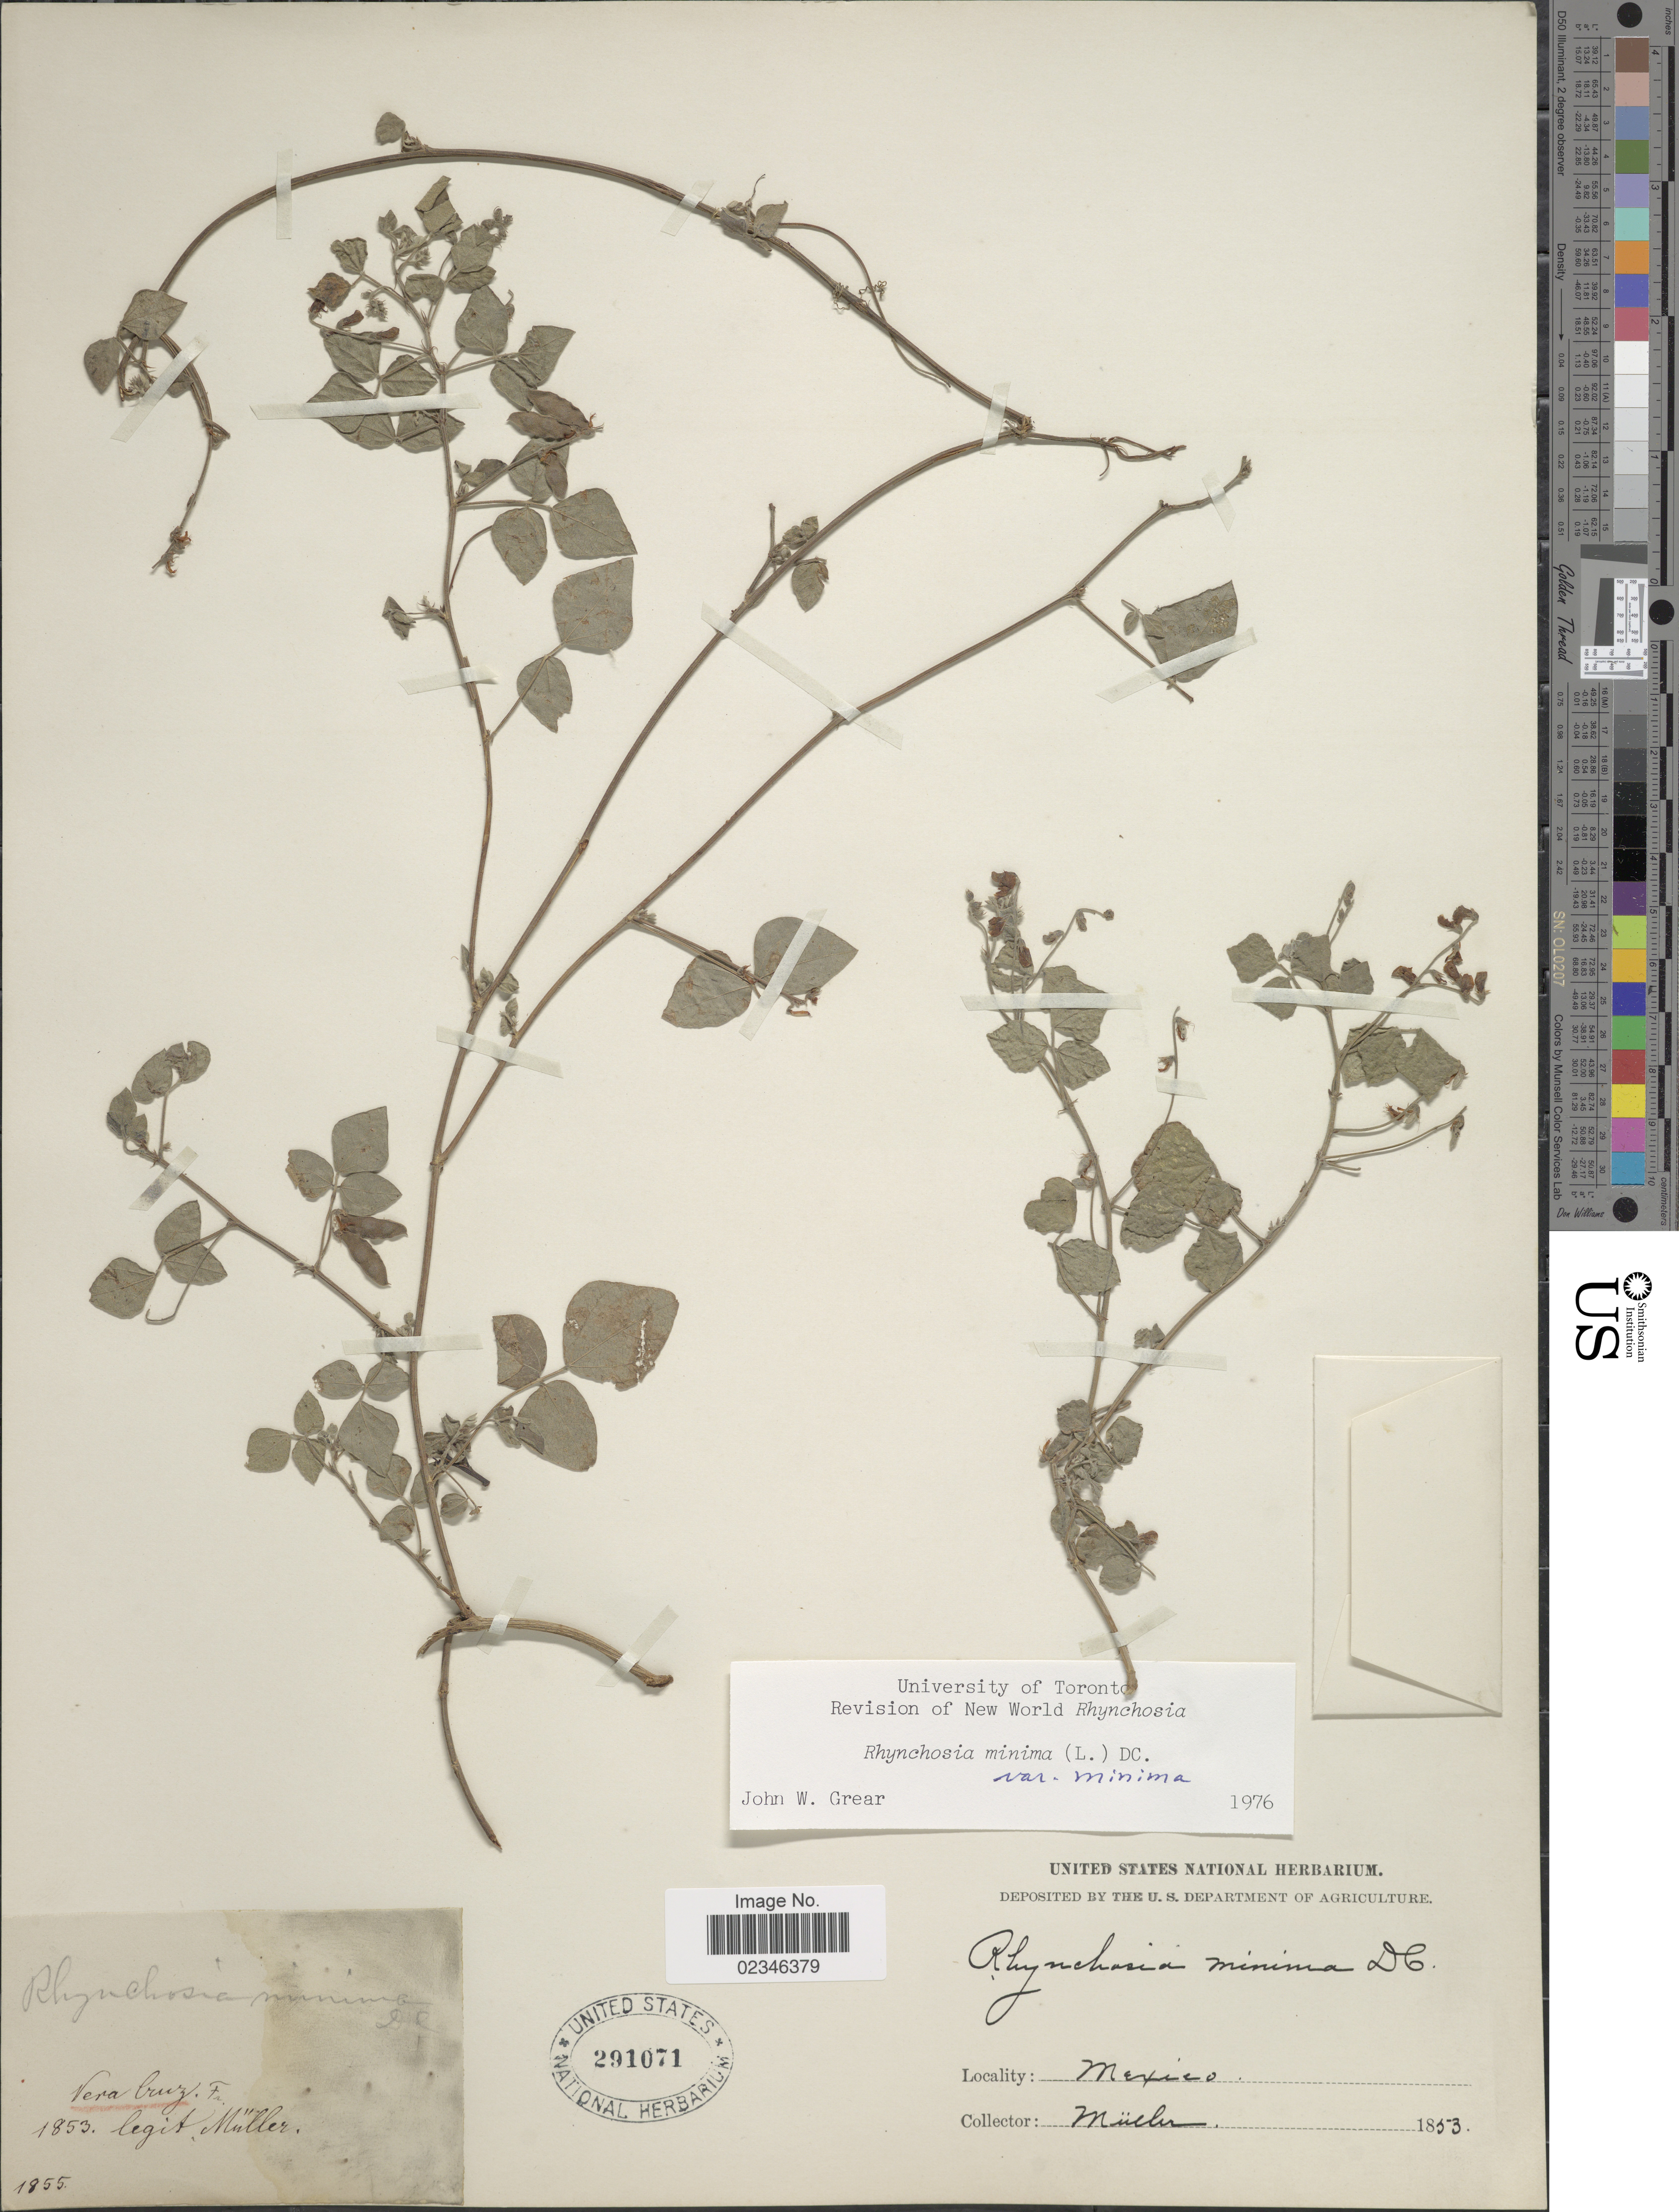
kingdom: Plantae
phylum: Tracheophyta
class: Magnoliopsida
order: Fabales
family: Fabaceae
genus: Rhynchosia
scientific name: Rhynchosia minima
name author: (L.) DC.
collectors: -- Müller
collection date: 1853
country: Mexico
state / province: Veracruz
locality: Vera Cruz, F.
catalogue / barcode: US 291071